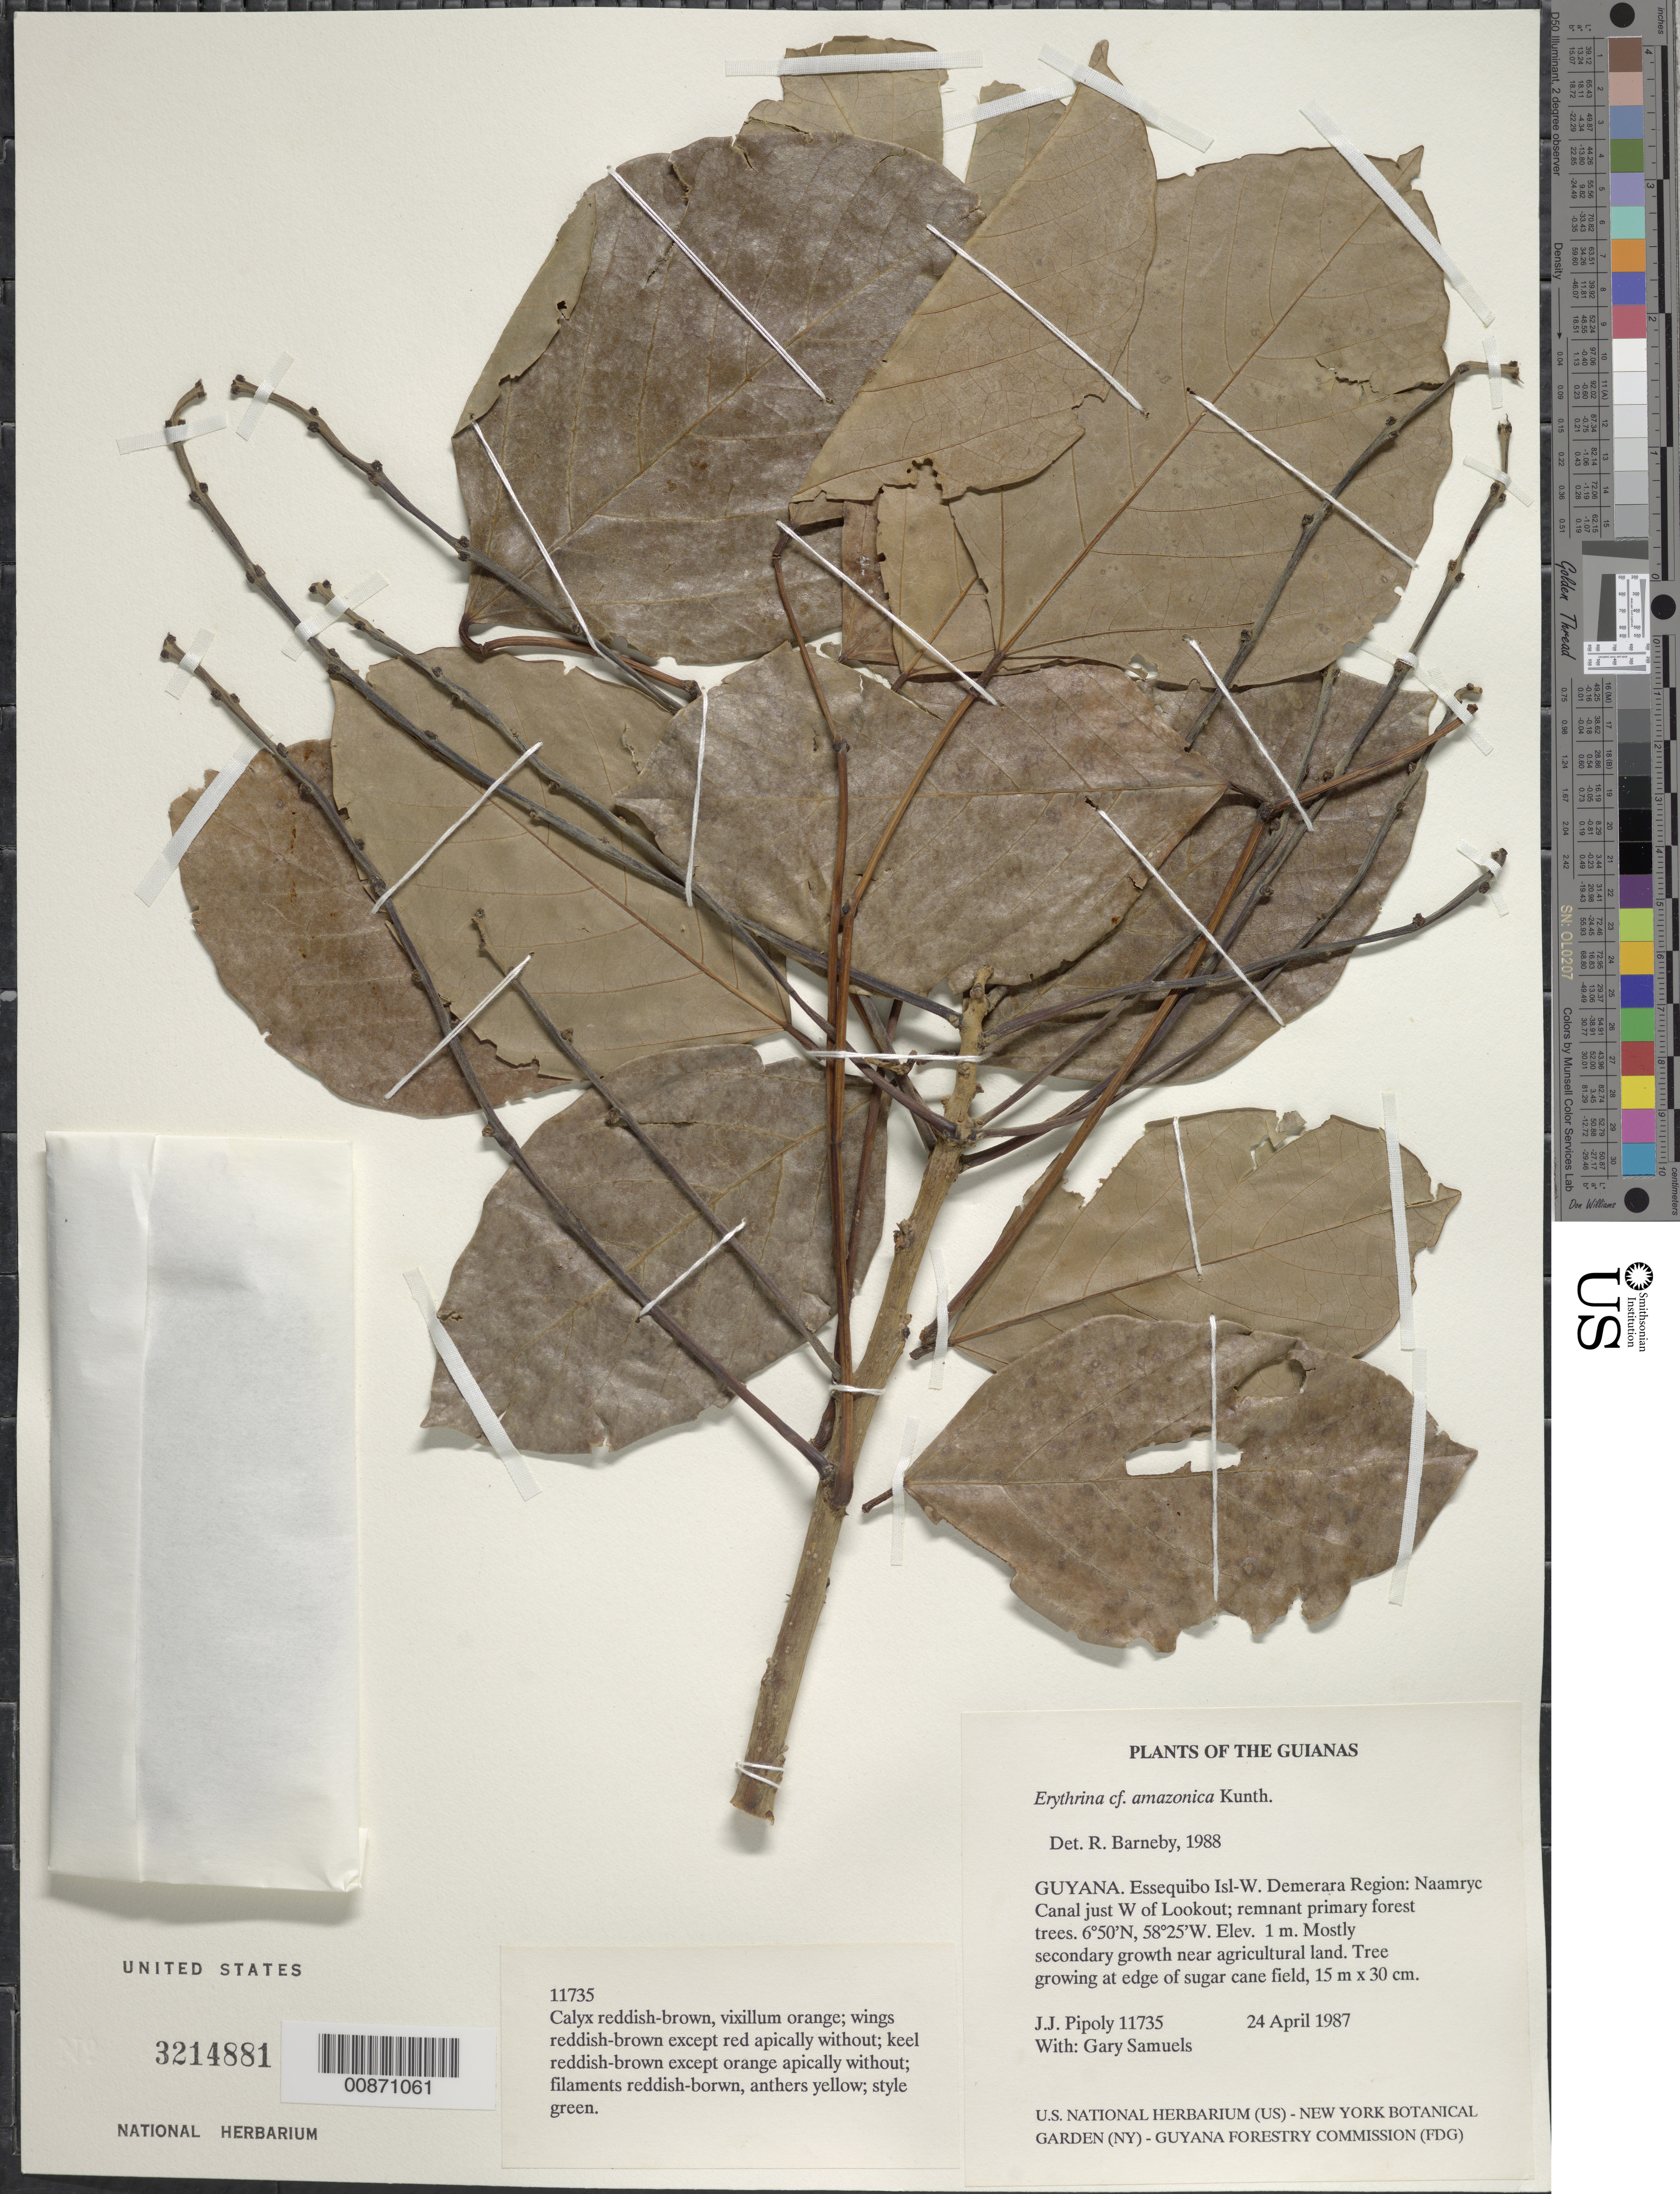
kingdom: Plantae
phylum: Tracheophyta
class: Magnoliopsida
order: Fabales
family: Fabaceae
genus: Erythrina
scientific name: Erythrina amazonica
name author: Kruk.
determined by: Barneby, Rupert C., (NY)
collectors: J. J. Pipoly & G. Bacchus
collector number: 11735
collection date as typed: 24 April 1987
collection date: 1987-04-24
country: Guyana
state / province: Essequibo Isl-W. Demerara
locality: Naamryck Canal just W of Lookout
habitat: Remnant primary forest trees. Mostly secondary growth near agricultural land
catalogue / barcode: US 3214881